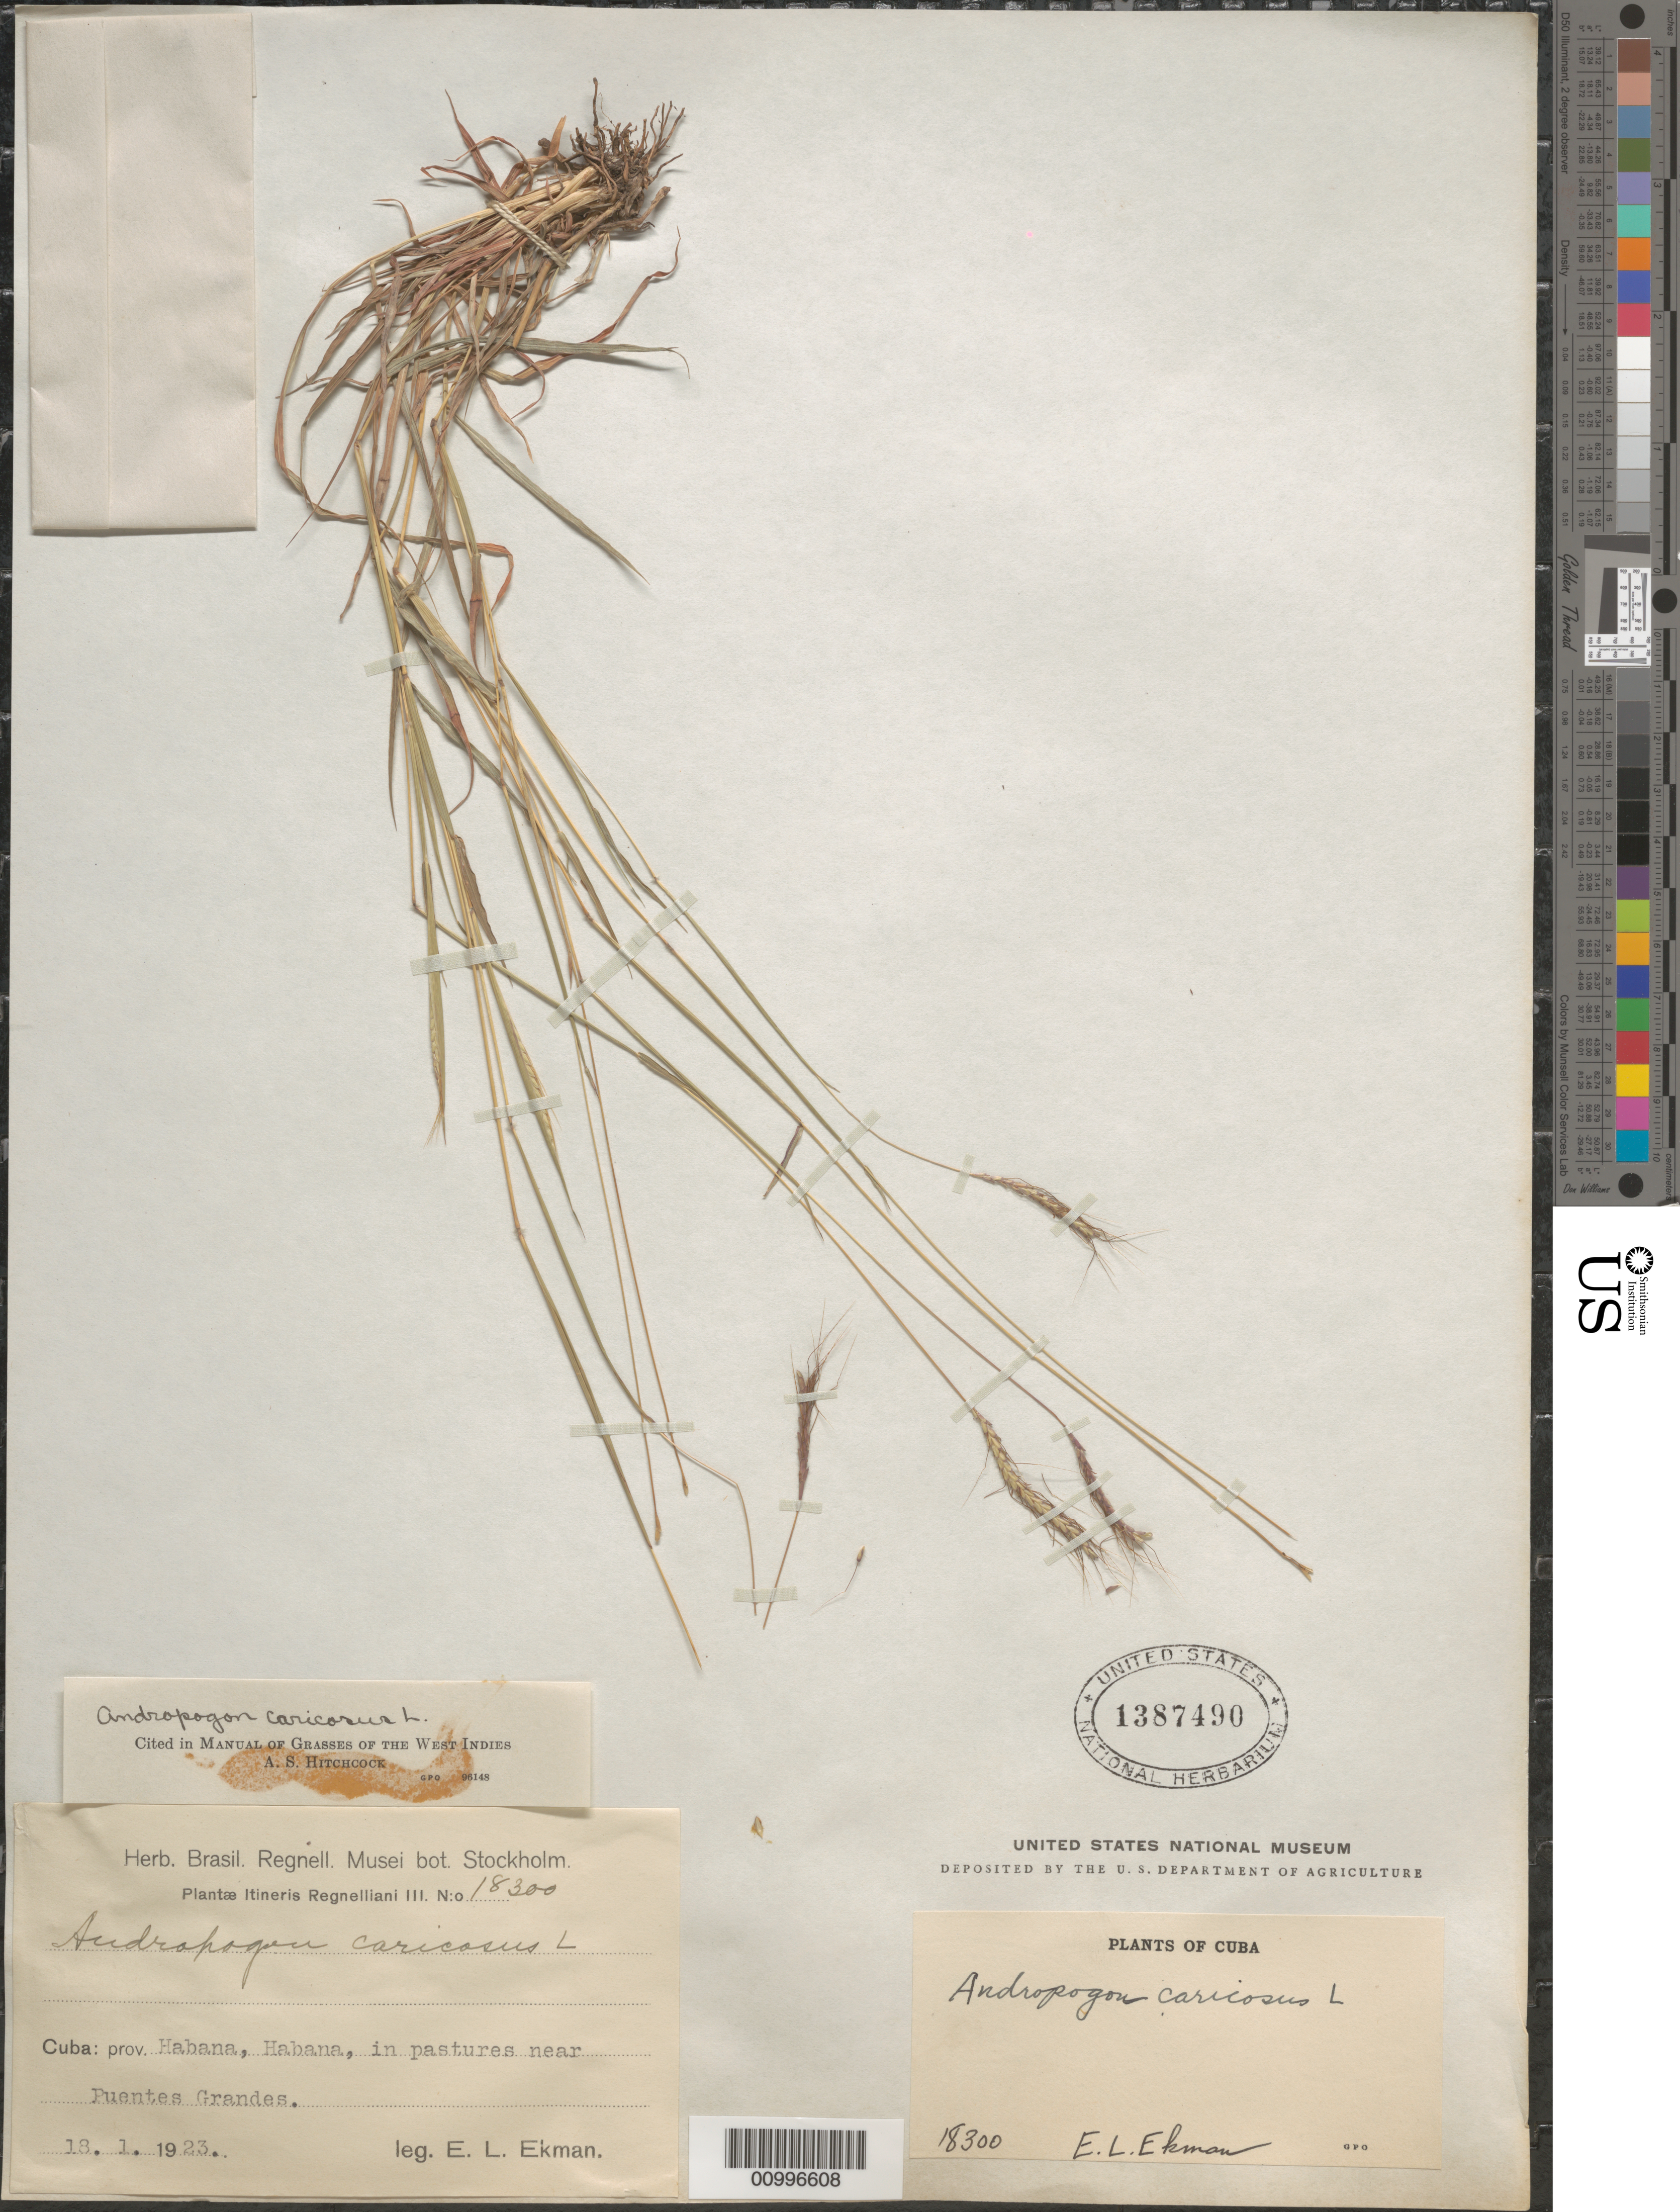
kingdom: Plantae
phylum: Tracheophyta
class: Liliopsida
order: Poales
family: Poaceae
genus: Dichanthium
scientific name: Dichanthium caricosum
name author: (L.) A. Camus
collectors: E. L. Ekman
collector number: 18300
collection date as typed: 18 Jan 1923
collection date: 1923-01-18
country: Cuba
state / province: La Habana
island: Cuba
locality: near Puentes Grandes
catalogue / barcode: US 1387490